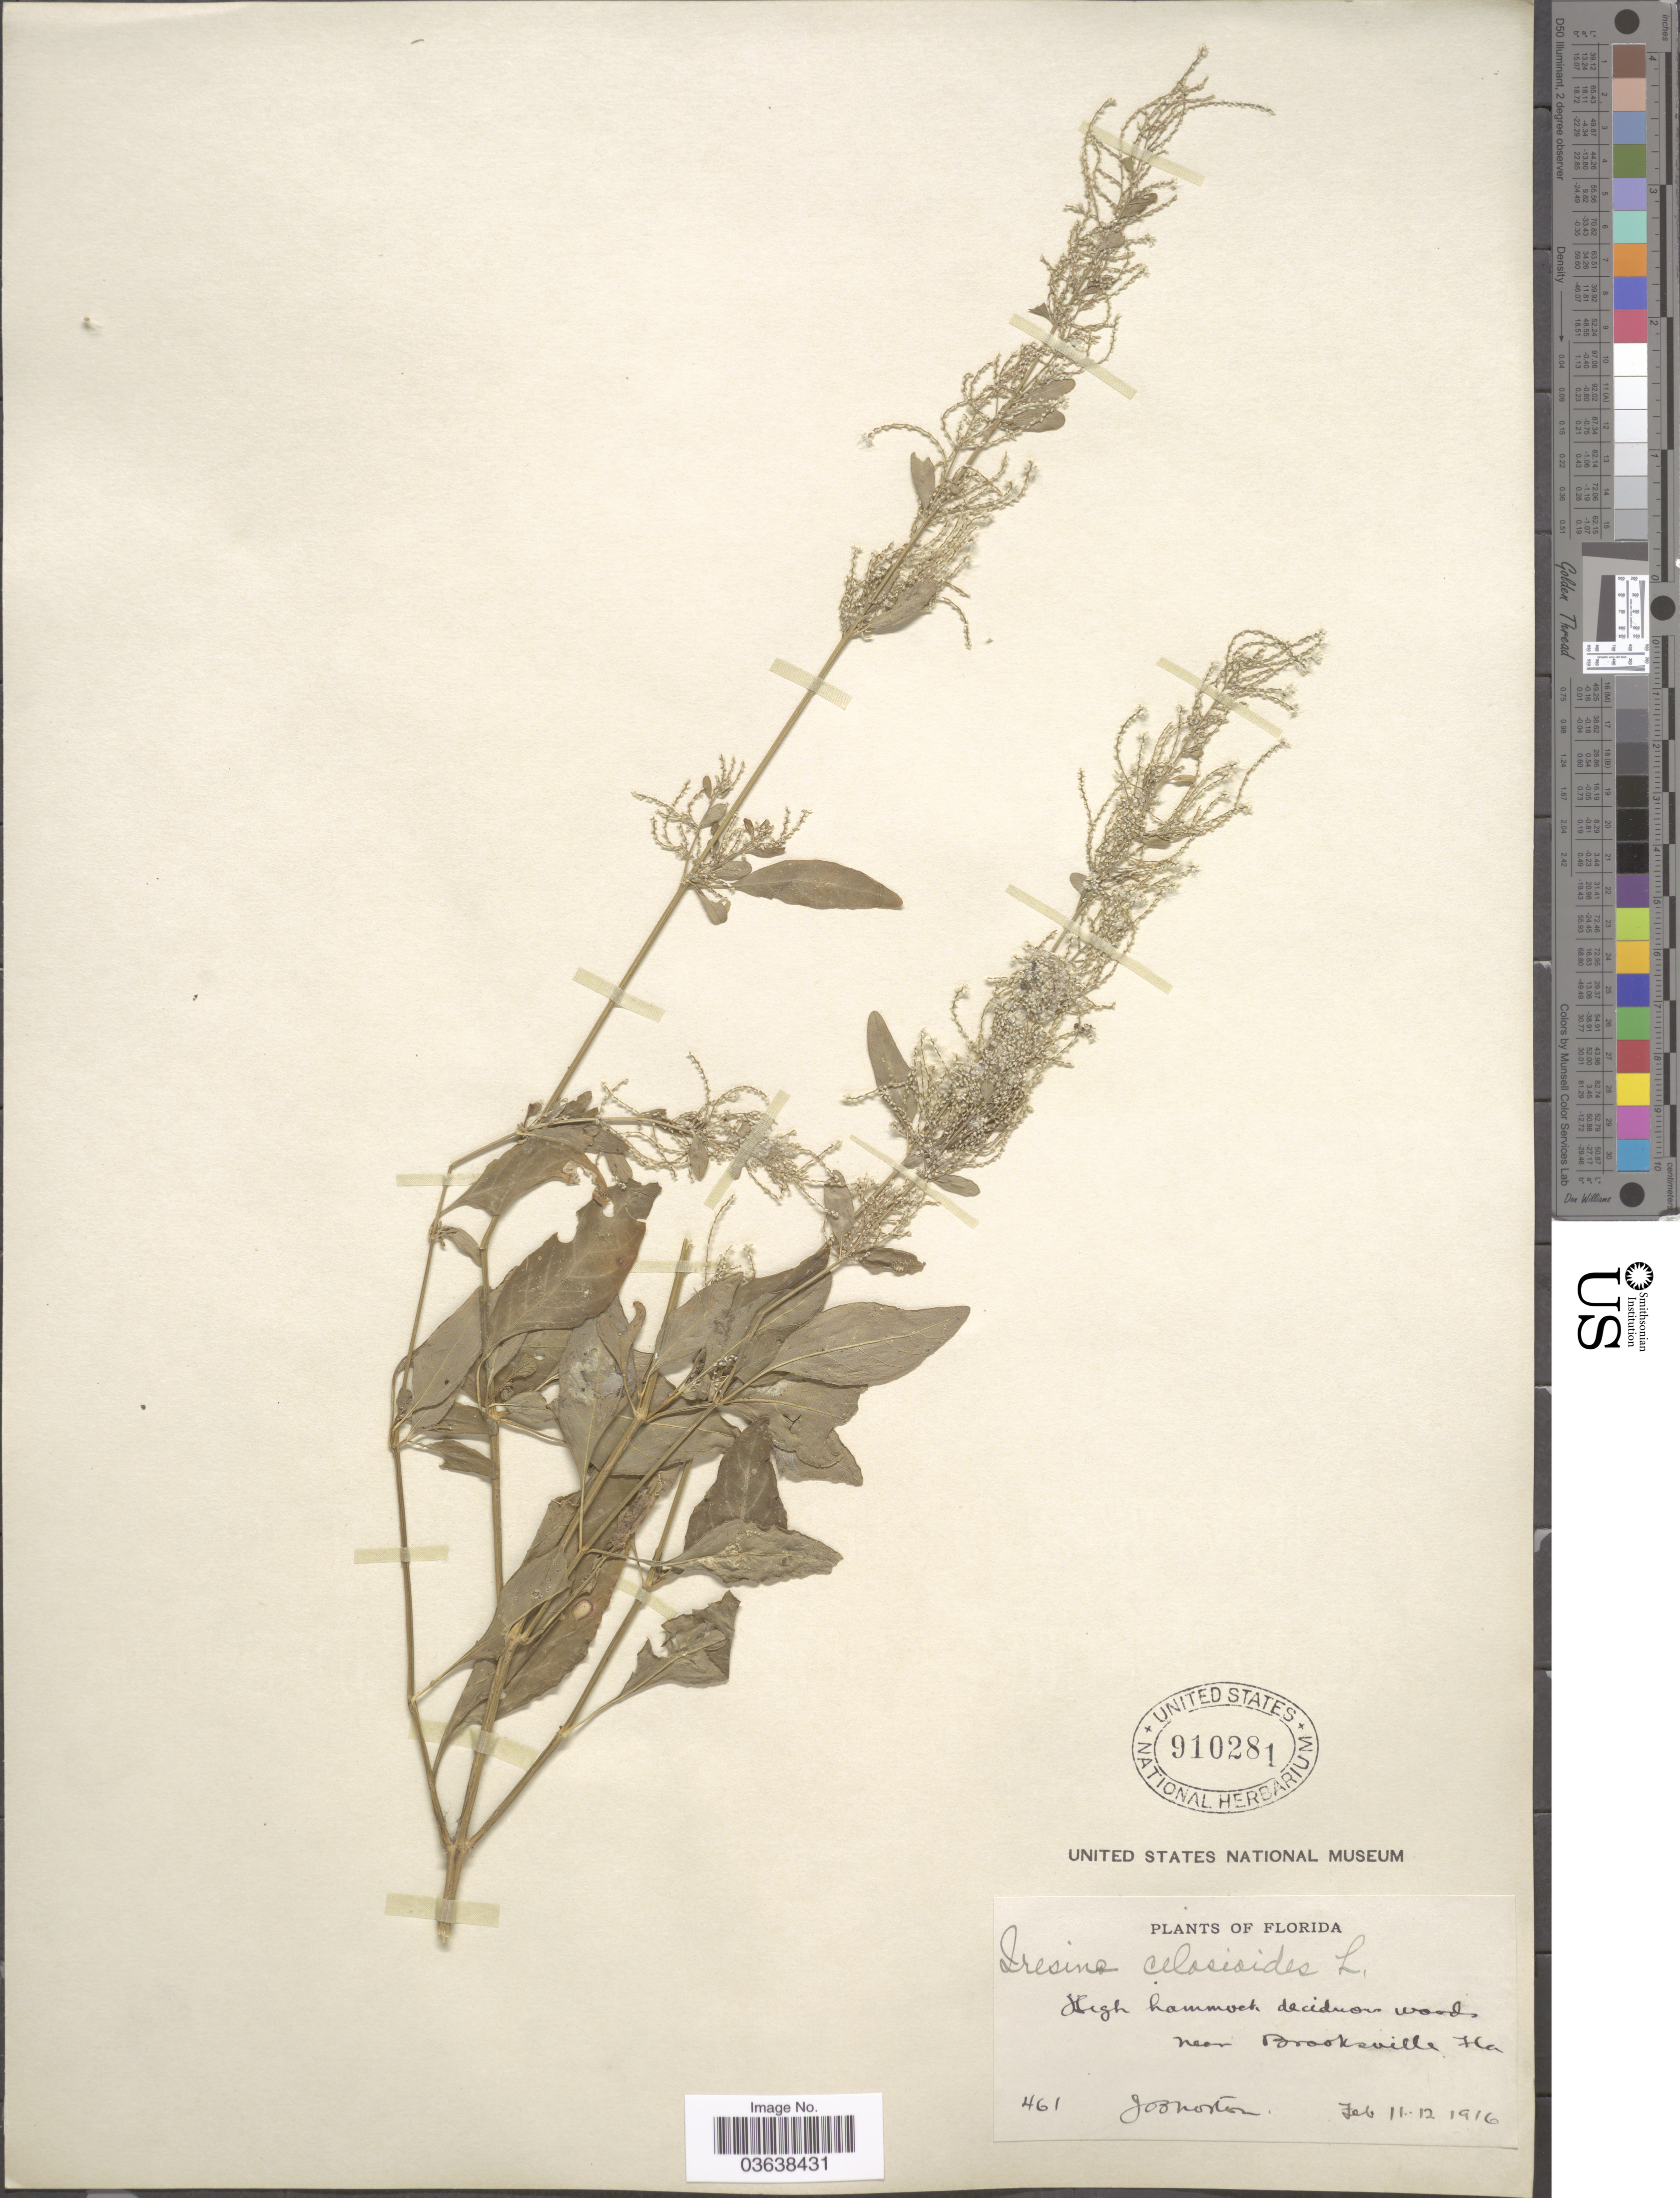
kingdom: Plantae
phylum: Tracheophyta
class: Magnoliopsida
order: Caryophyllales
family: Amaranthaceae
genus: Iresine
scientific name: Iresine celosia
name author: L.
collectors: J. B. Morton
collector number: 461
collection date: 1916-02-11/1916-02-12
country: United States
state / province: Florida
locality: High hammock deciduous woods. Near Brooksville.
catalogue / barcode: US 910281